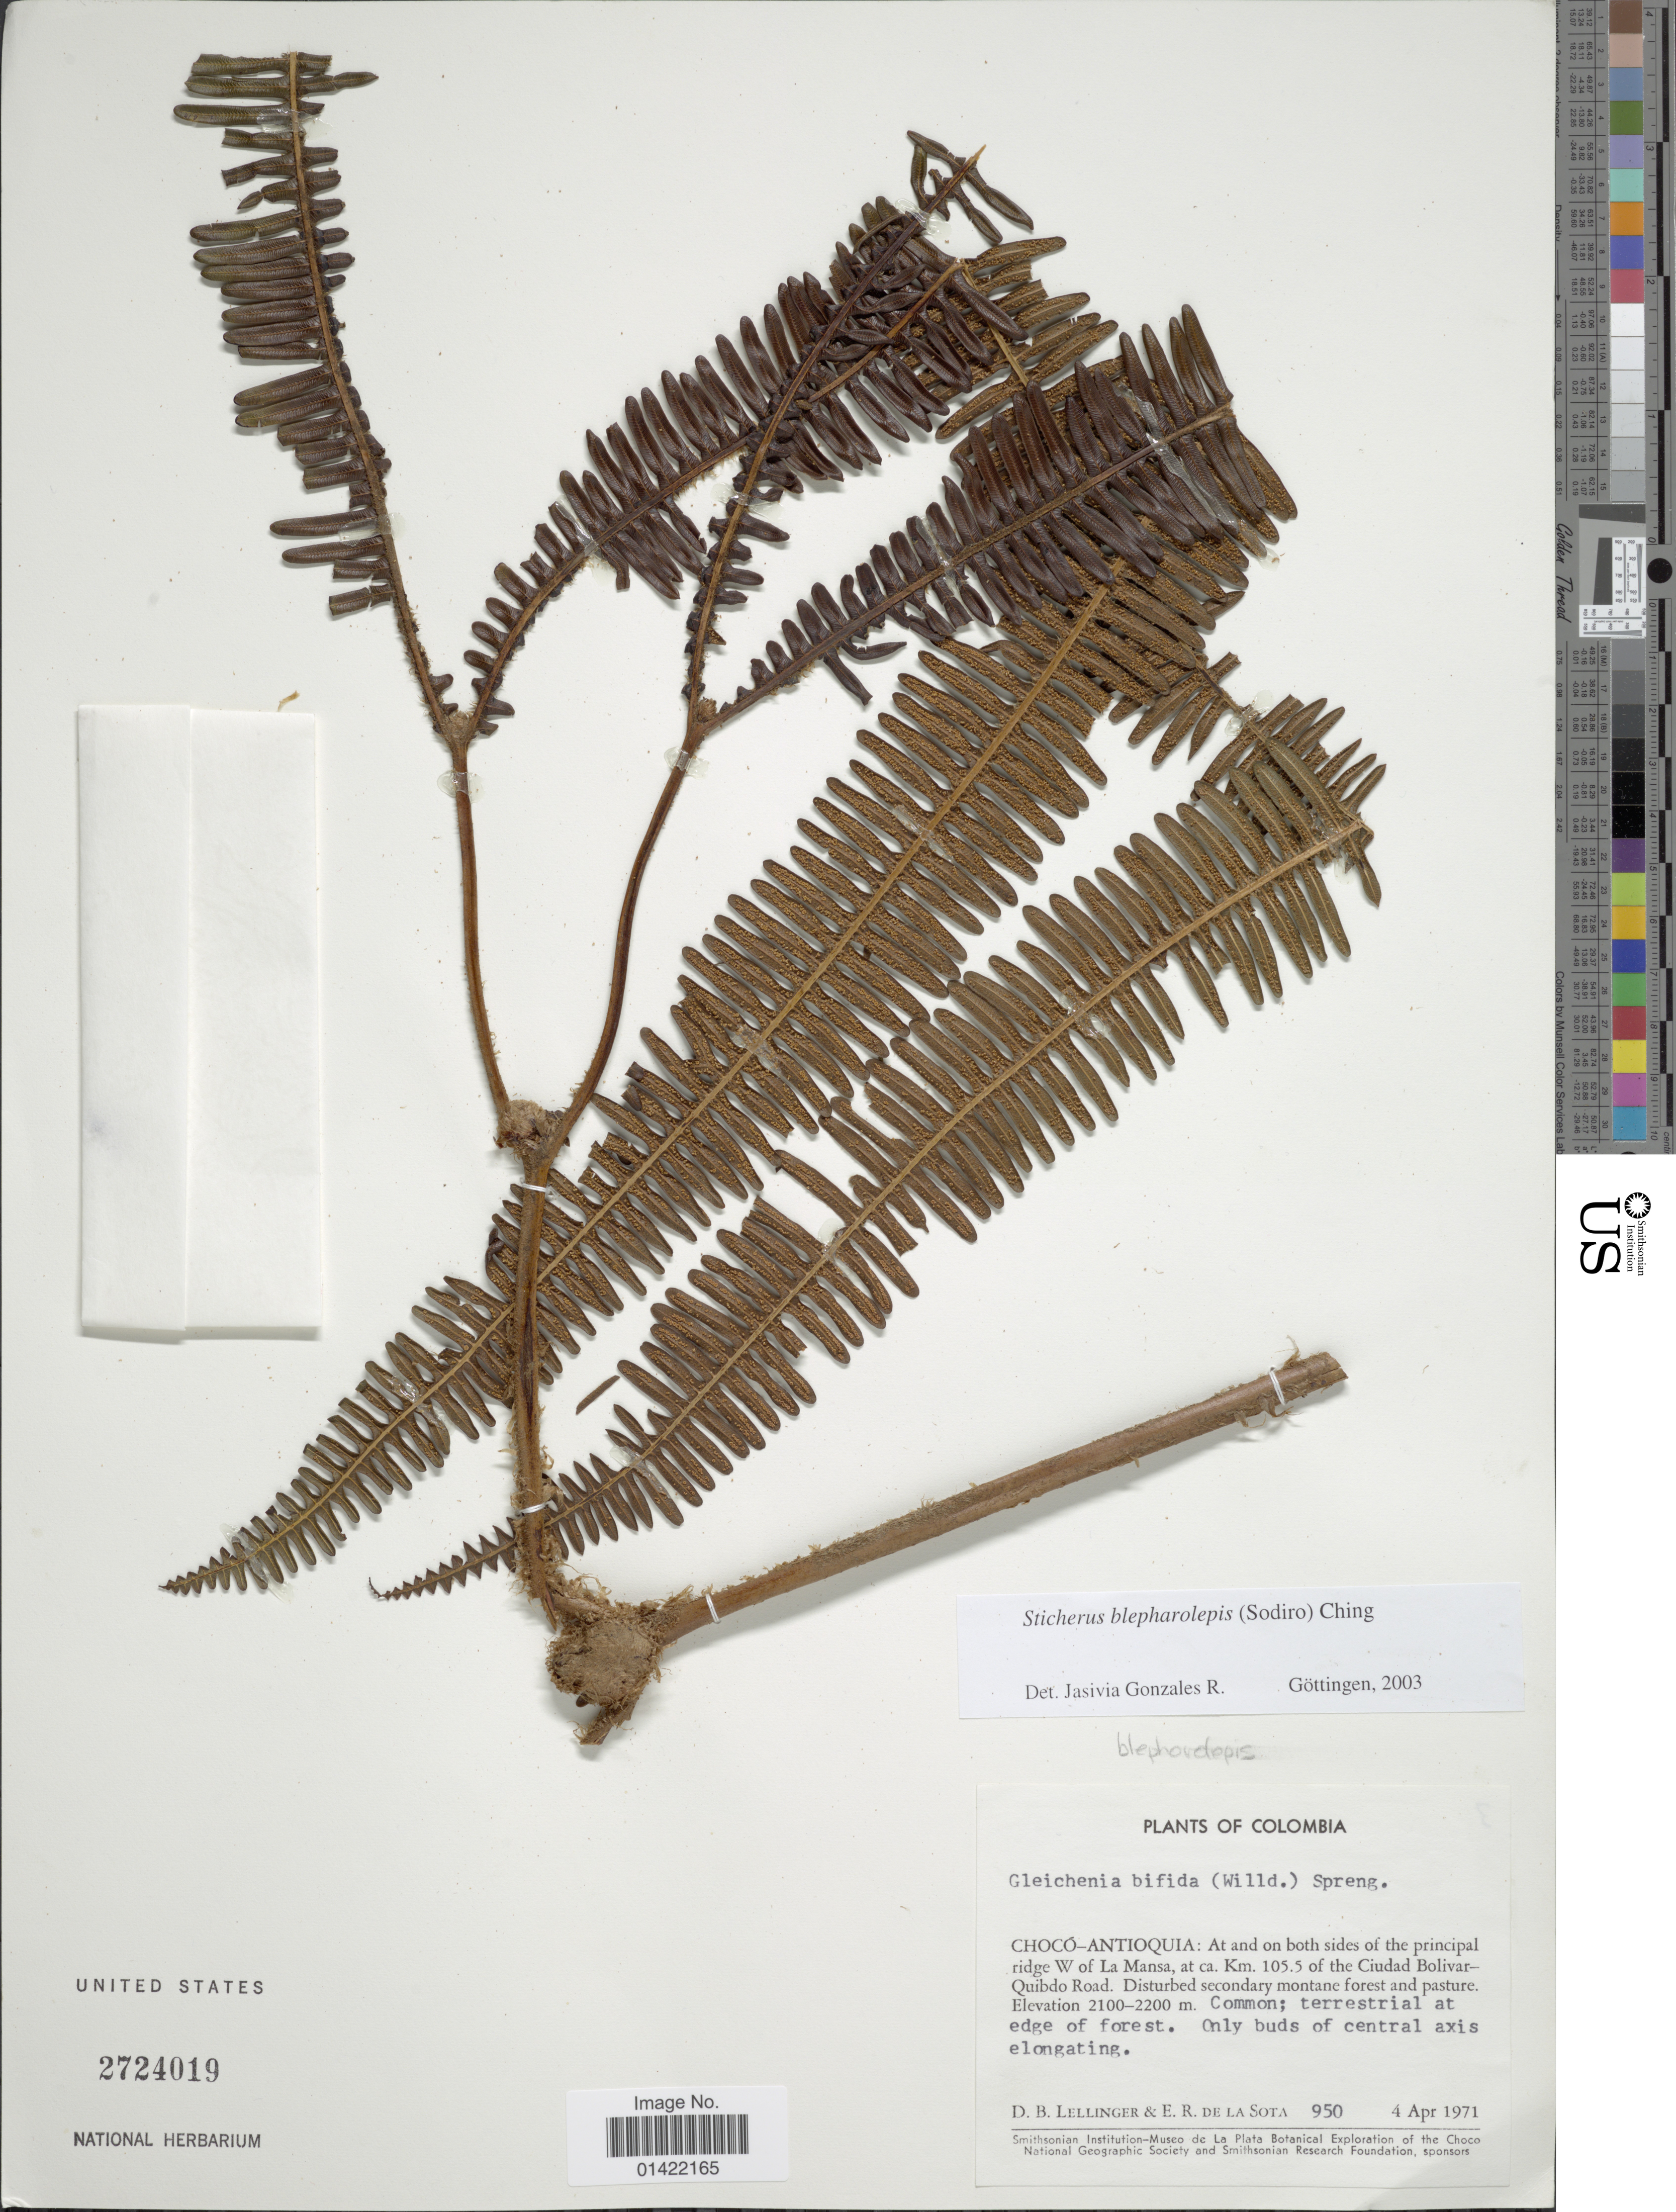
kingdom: Plantae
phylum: Tracheophyta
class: Polypodiopsida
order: Gleicheniales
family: Gleicheniaceae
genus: Sticherus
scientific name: Sticherus blepharolepis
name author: (Sodiro) Ching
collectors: D. B. Lellinger & E. R. de la Sota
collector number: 950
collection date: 1971-04-04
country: Colombia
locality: Chocó-Antioquia: At and on both sides of the principal ridge W of La Mansa, at ca. m. 105.5 of the Ciudad Bolivar-Quibdo Road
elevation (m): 2100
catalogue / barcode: US 2724019